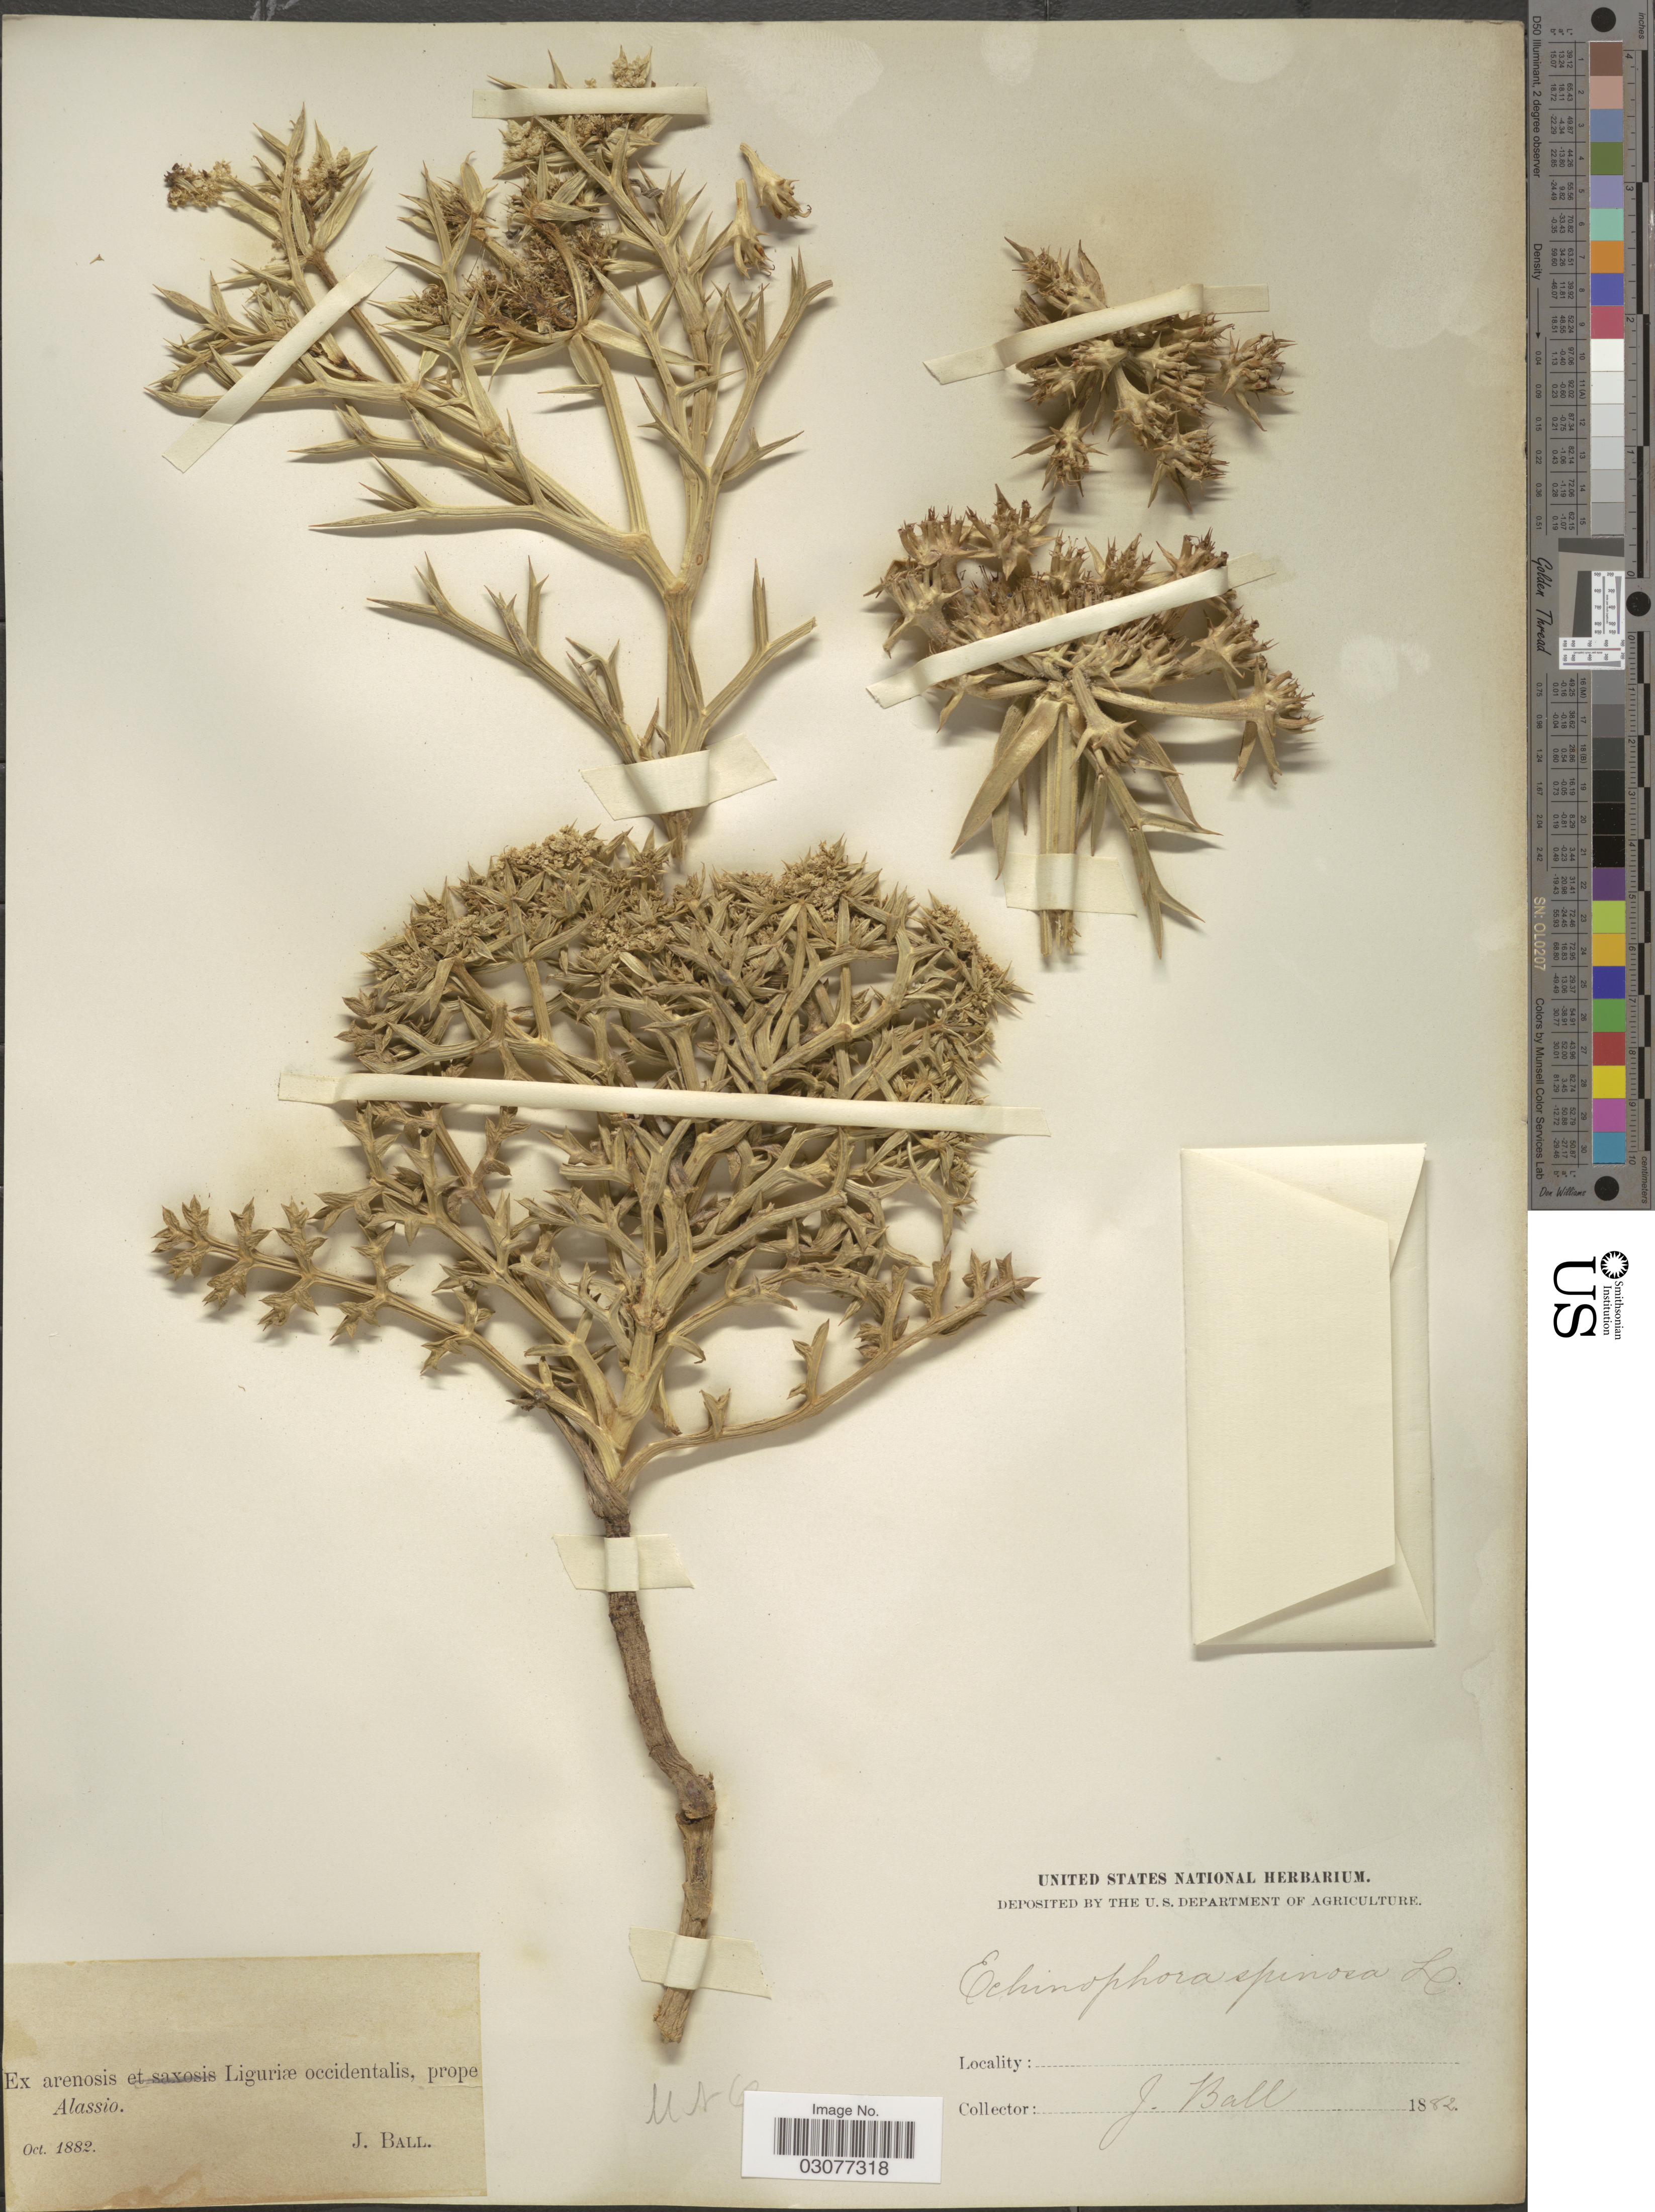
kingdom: Plantae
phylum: Tracheophyta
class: Magnoliopsida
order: Apiales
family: Apiaceae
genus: Echinophora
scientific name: Echinophora spinosa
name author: L.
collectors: J. Ball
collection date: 1882-10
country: Italy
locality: Ex arenosis Liguriæ occidentalis, prope Alassio.